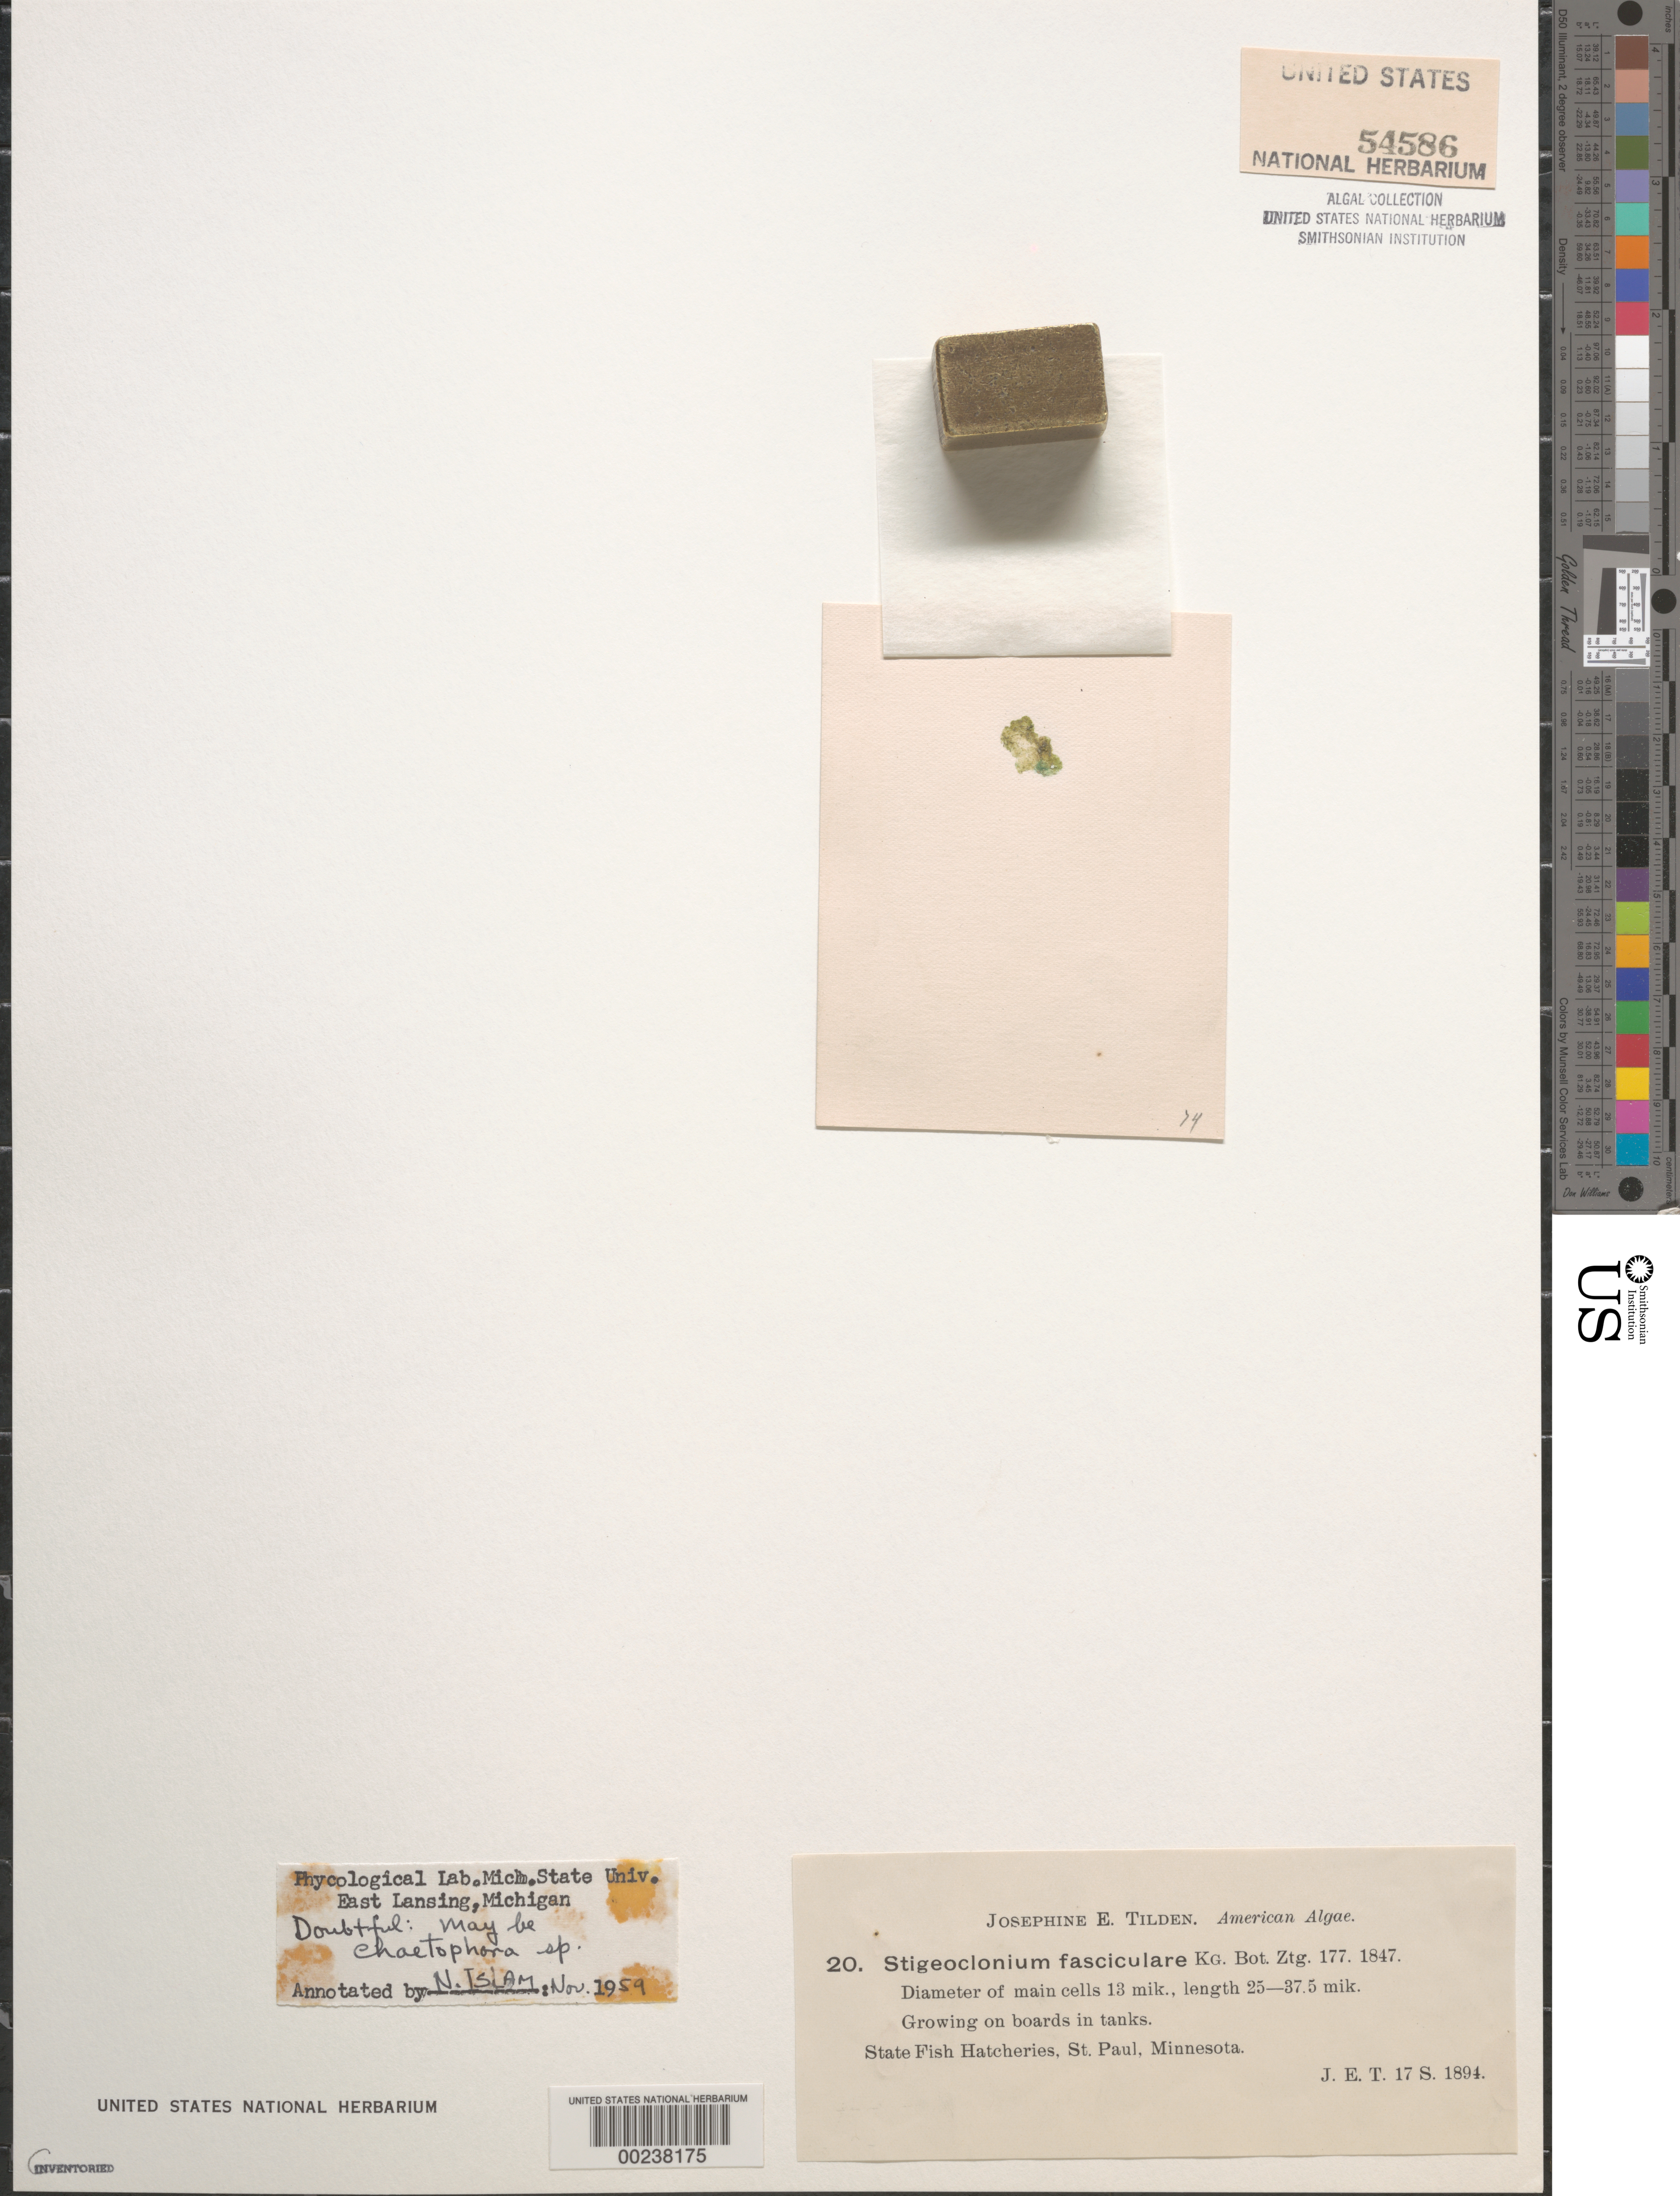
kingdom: Plantae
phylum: Chlorophyta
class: Chlorophyceae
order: Chaetophorales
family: Chaetophoraceae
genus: Stigeoclonium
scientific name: Stigeoclonium fasciculare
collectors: J. E. Tilden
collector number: JET 20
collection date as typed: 17 Sep 1894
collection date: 1894-09-17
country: United States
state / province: Minnesota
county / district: Ramsey County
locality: St. Paul, State Fish Hatcheries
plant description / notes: Tilden, American Algae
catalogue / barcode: US 54586